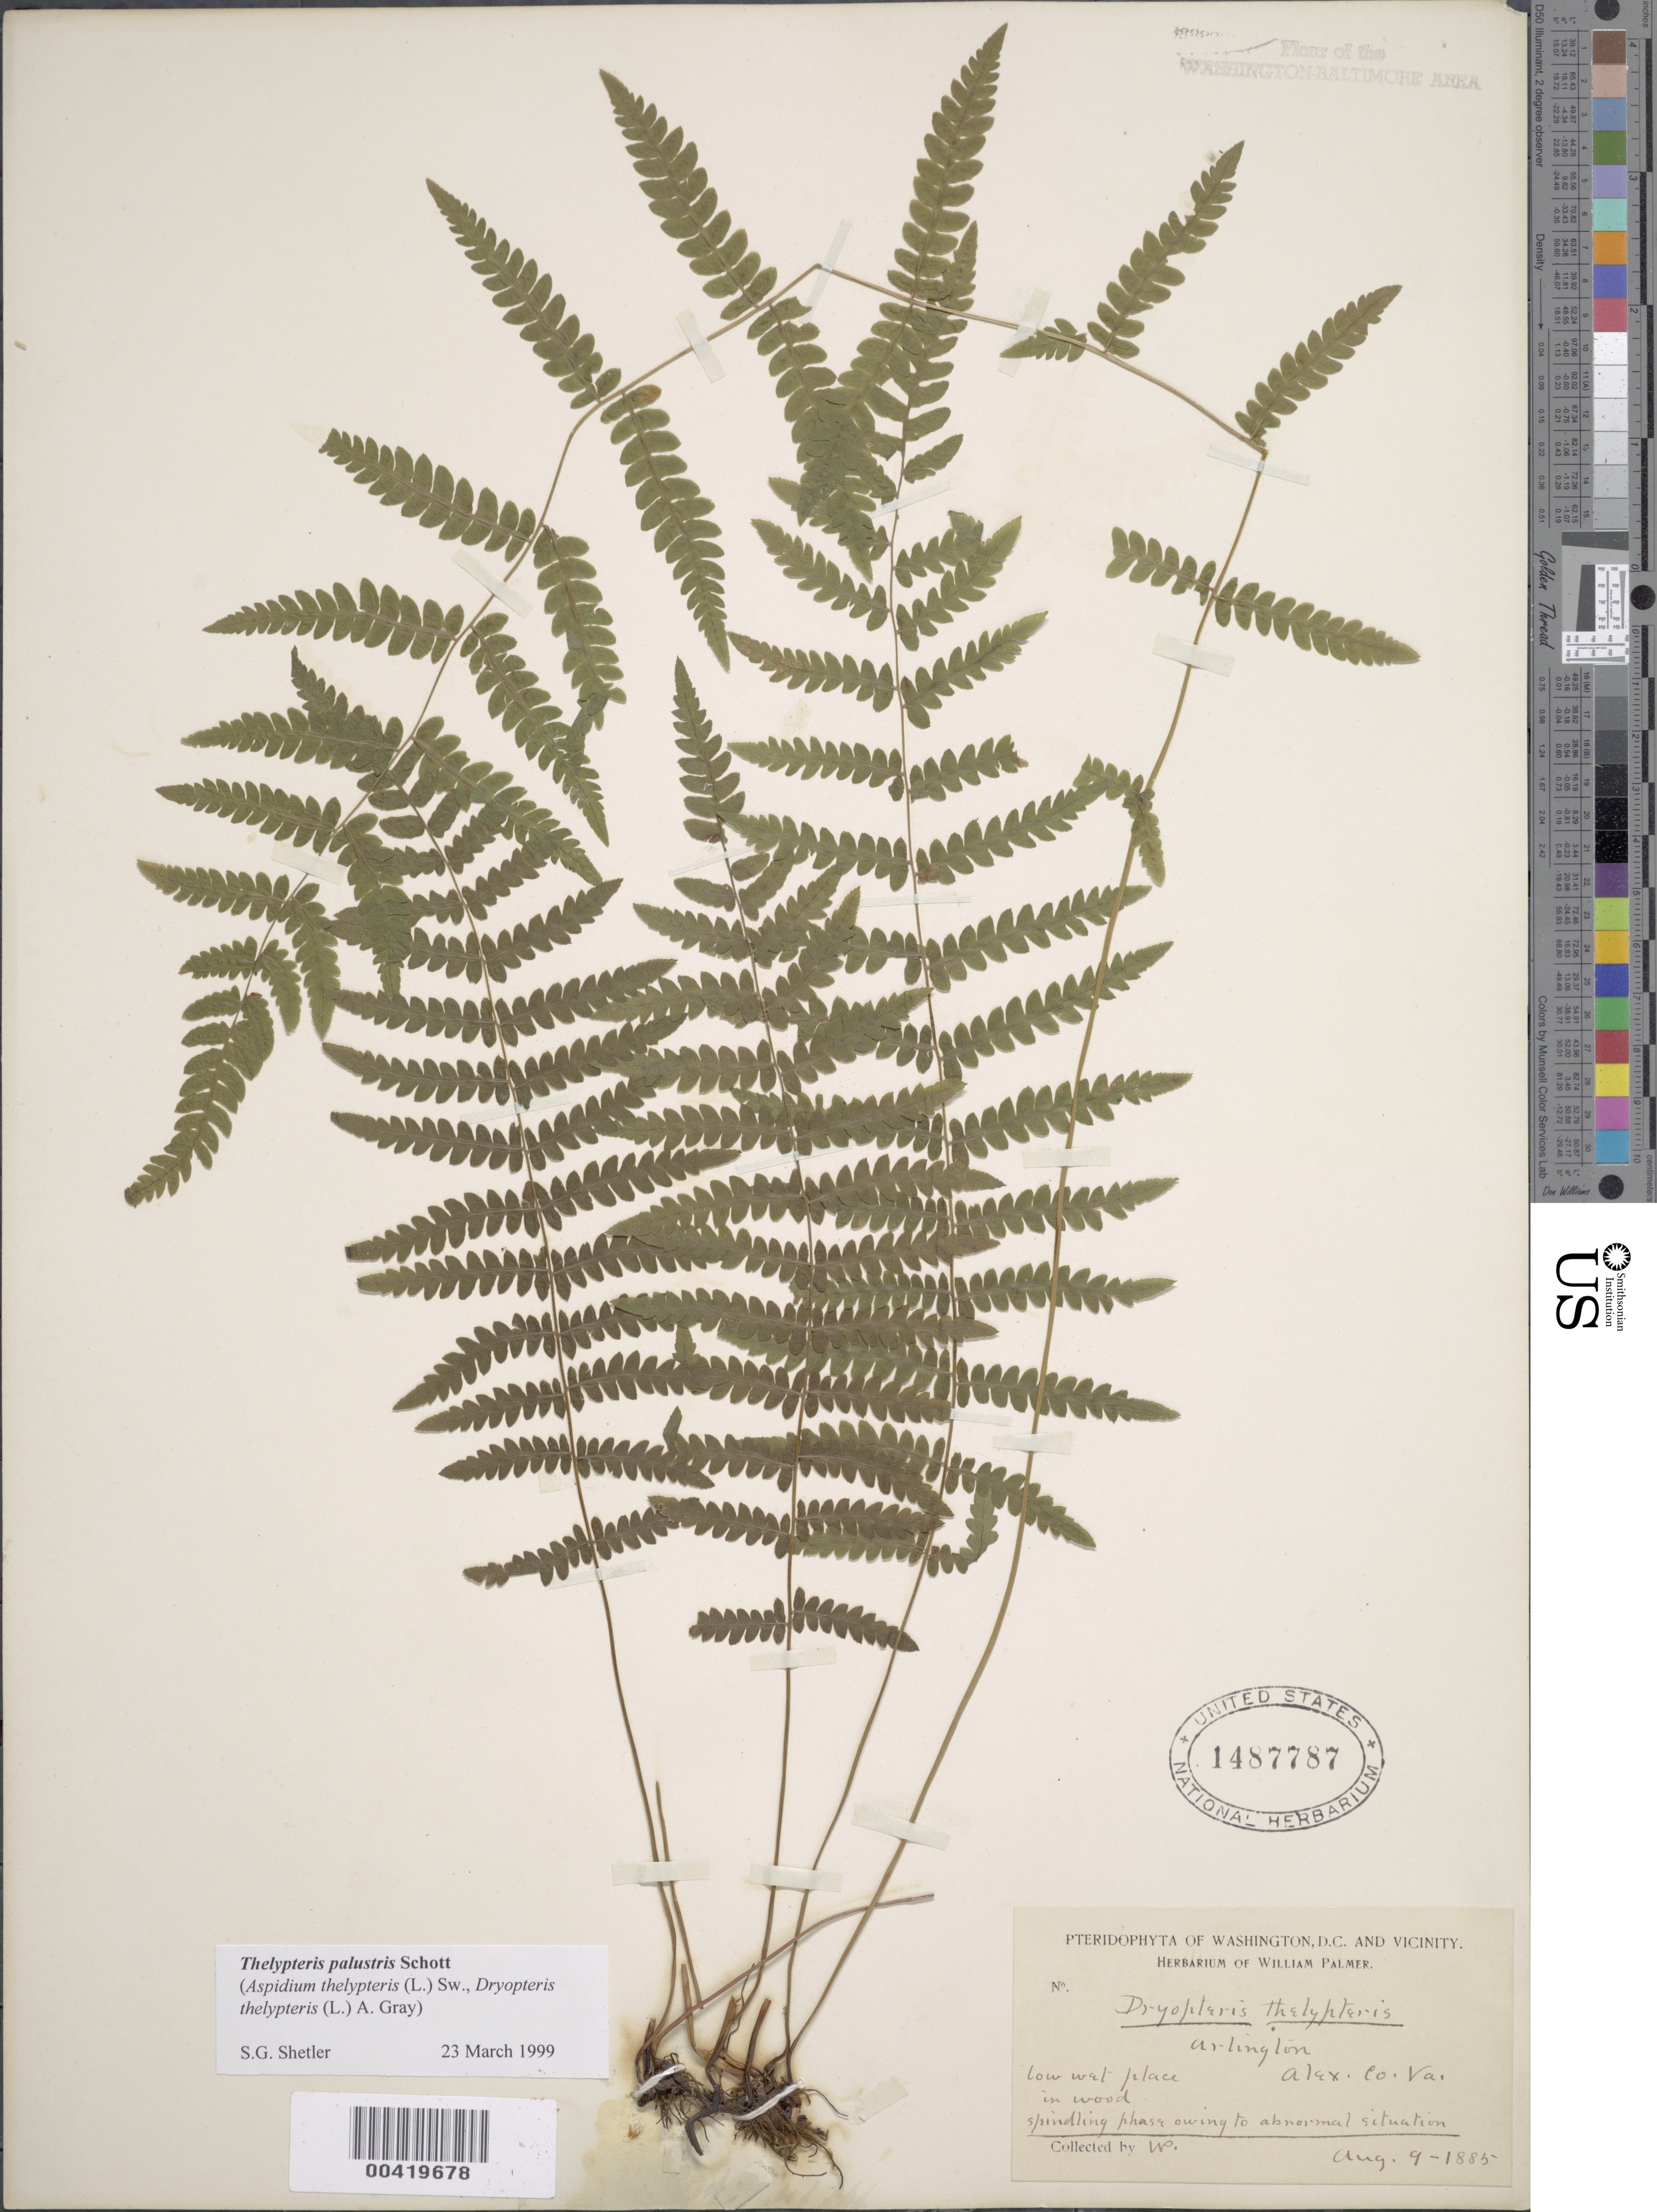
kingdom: Plantae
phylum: Tracheophyta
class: Polypodiopsida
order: Polypodiales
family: Thelypteridaceae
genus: Thelypteris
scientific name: Thelypteris palustris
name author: (Salisb.) Schott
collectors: W. Palmer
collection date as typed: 09 Aug 1885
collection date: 1885-08-09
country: United States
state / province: Virginia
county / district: Arlington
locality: Arlington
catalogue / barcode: US 1487787